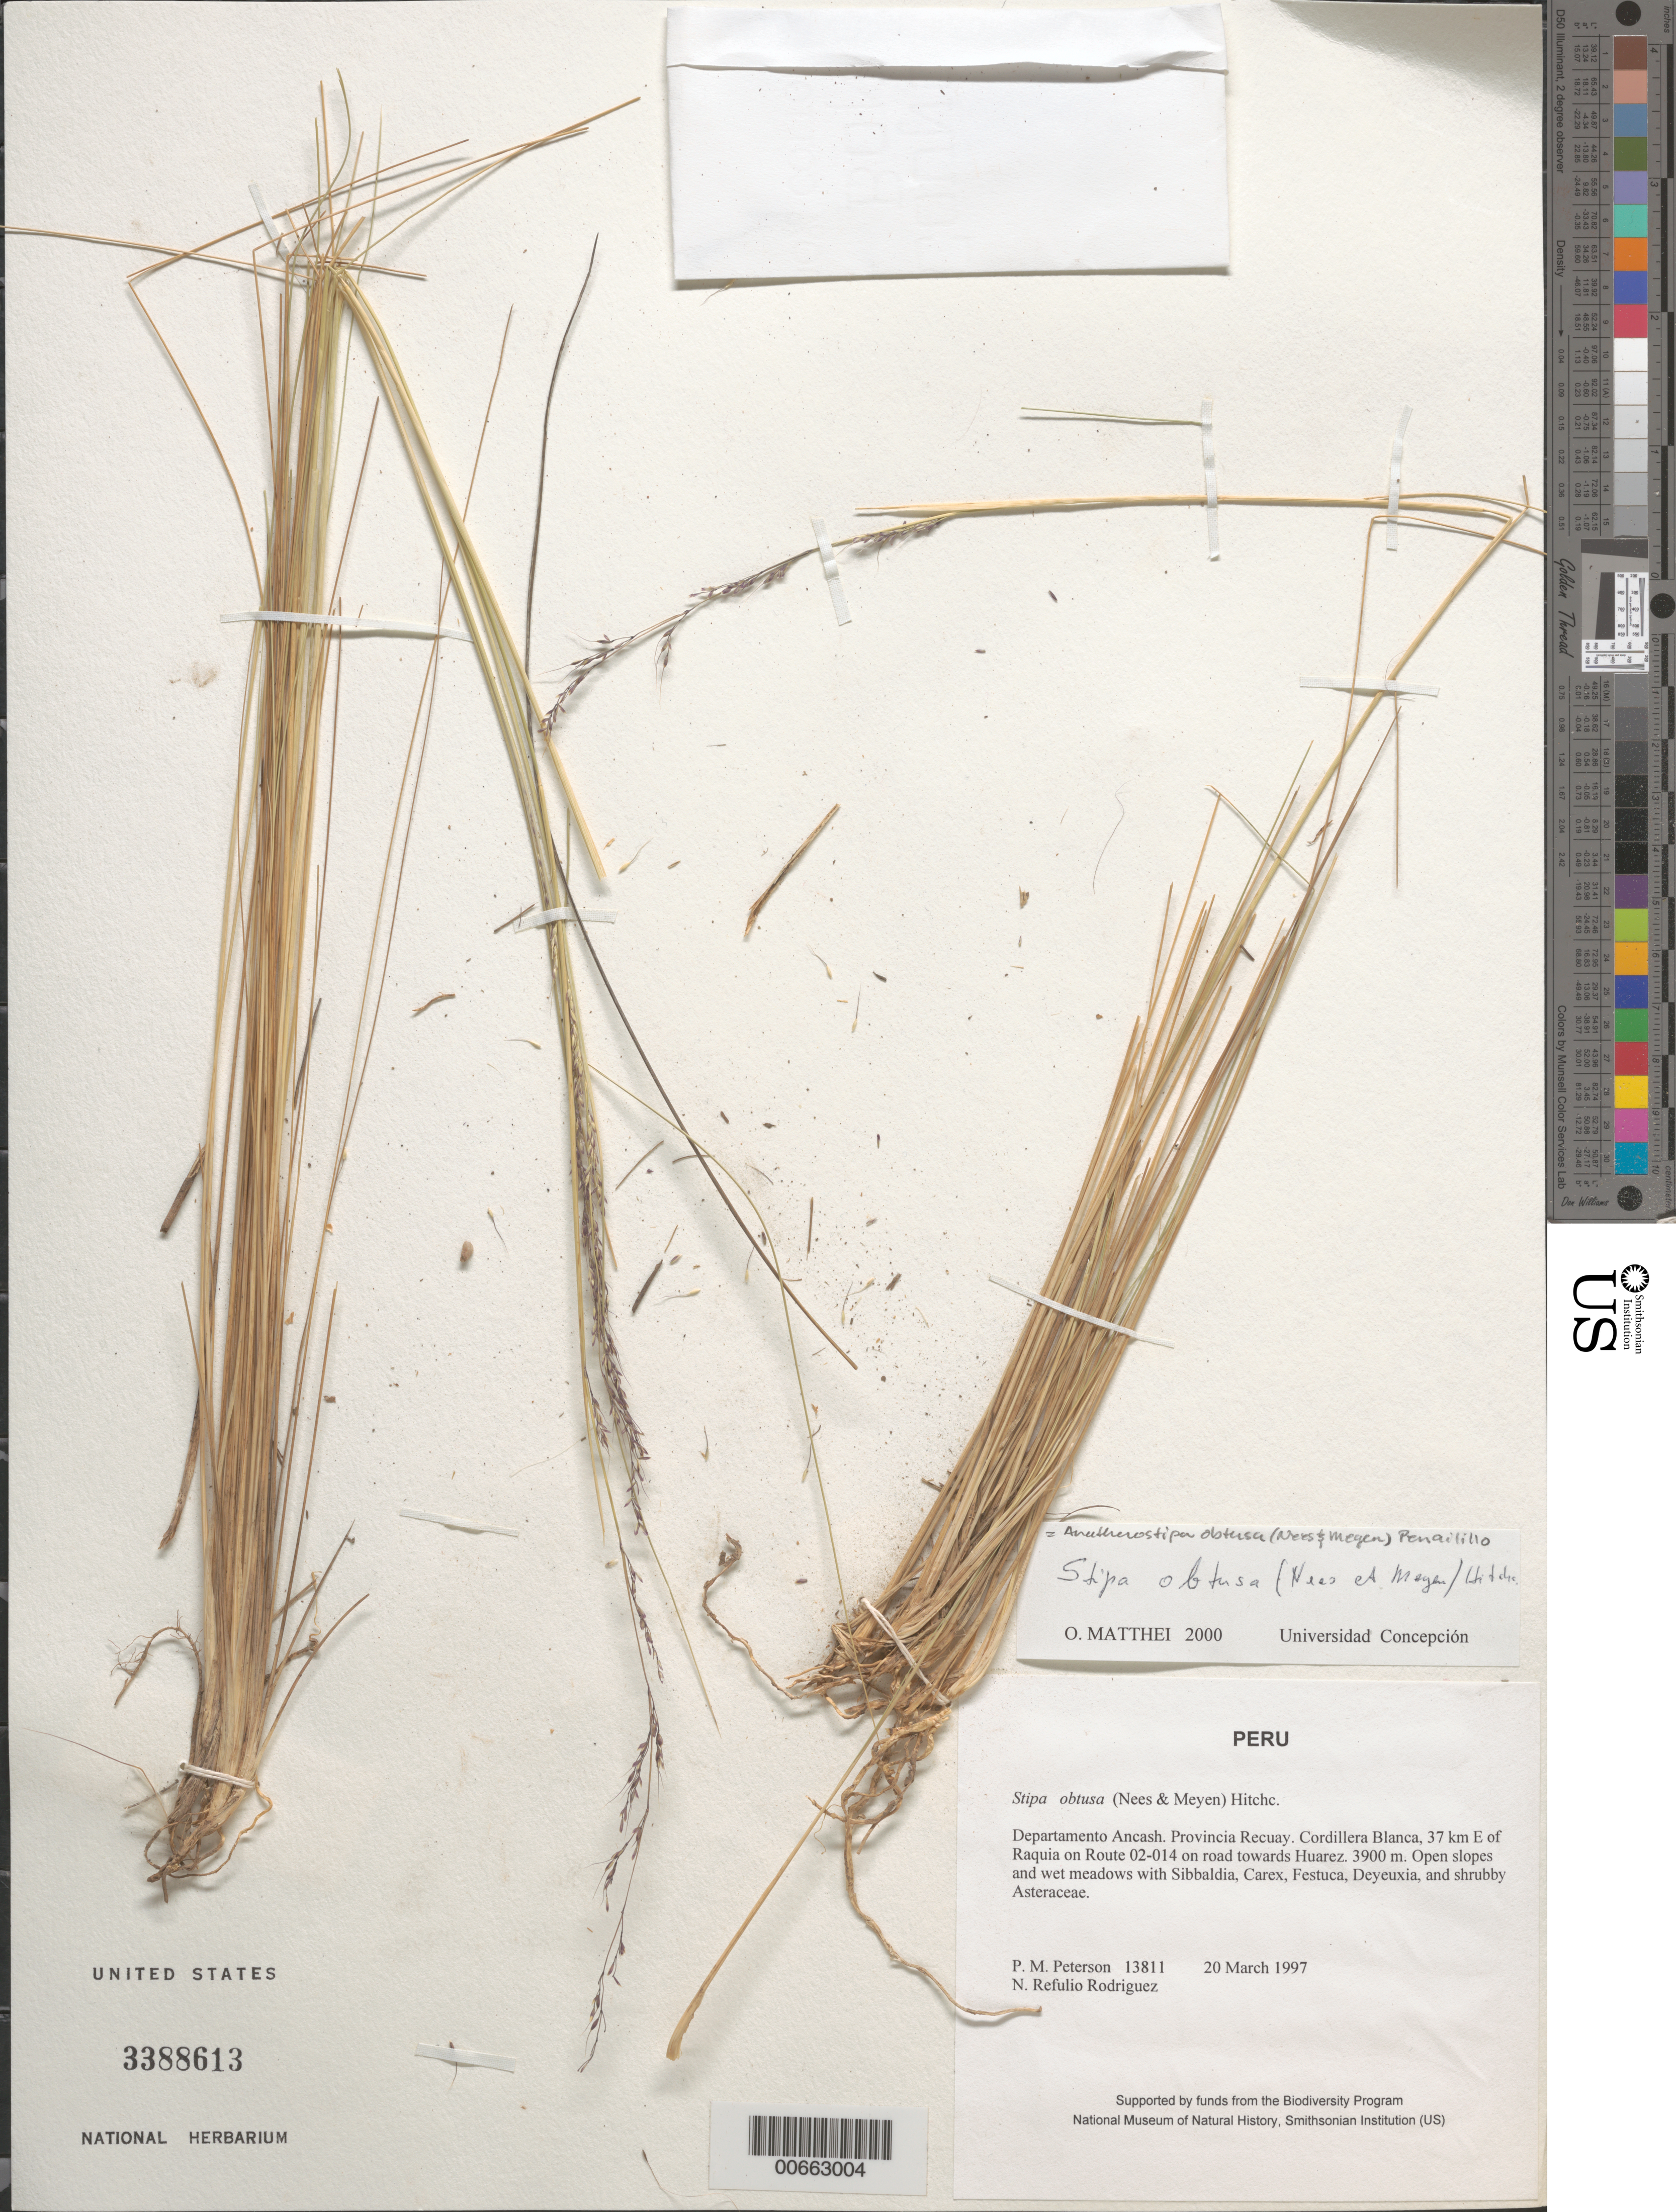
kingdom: Plantae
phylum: Tracheophyta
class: Liliopsida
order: Poales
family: Poaceae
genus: Anatherostipa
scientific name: Anatherostipa obtusa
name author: (Nees & Meyen) Peñailillo B.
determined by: Matthei, O. R.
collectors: P. M. Peterson & N. Refulio-Rodríguez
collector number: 13811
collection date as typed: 20 Mar 1997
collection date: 1997-03-20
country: Peru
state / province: Ancash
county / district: Recuay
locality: Cordillera Blanca, 37 km E of Raquia on Route 02-014 on road towards Huarez.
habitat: Open slopes and wet meadows with Sibbaldia, Carex, Festuca, Deyeuxia, and shruby Asteraceae.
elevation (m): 3900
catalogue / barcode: US 3388613